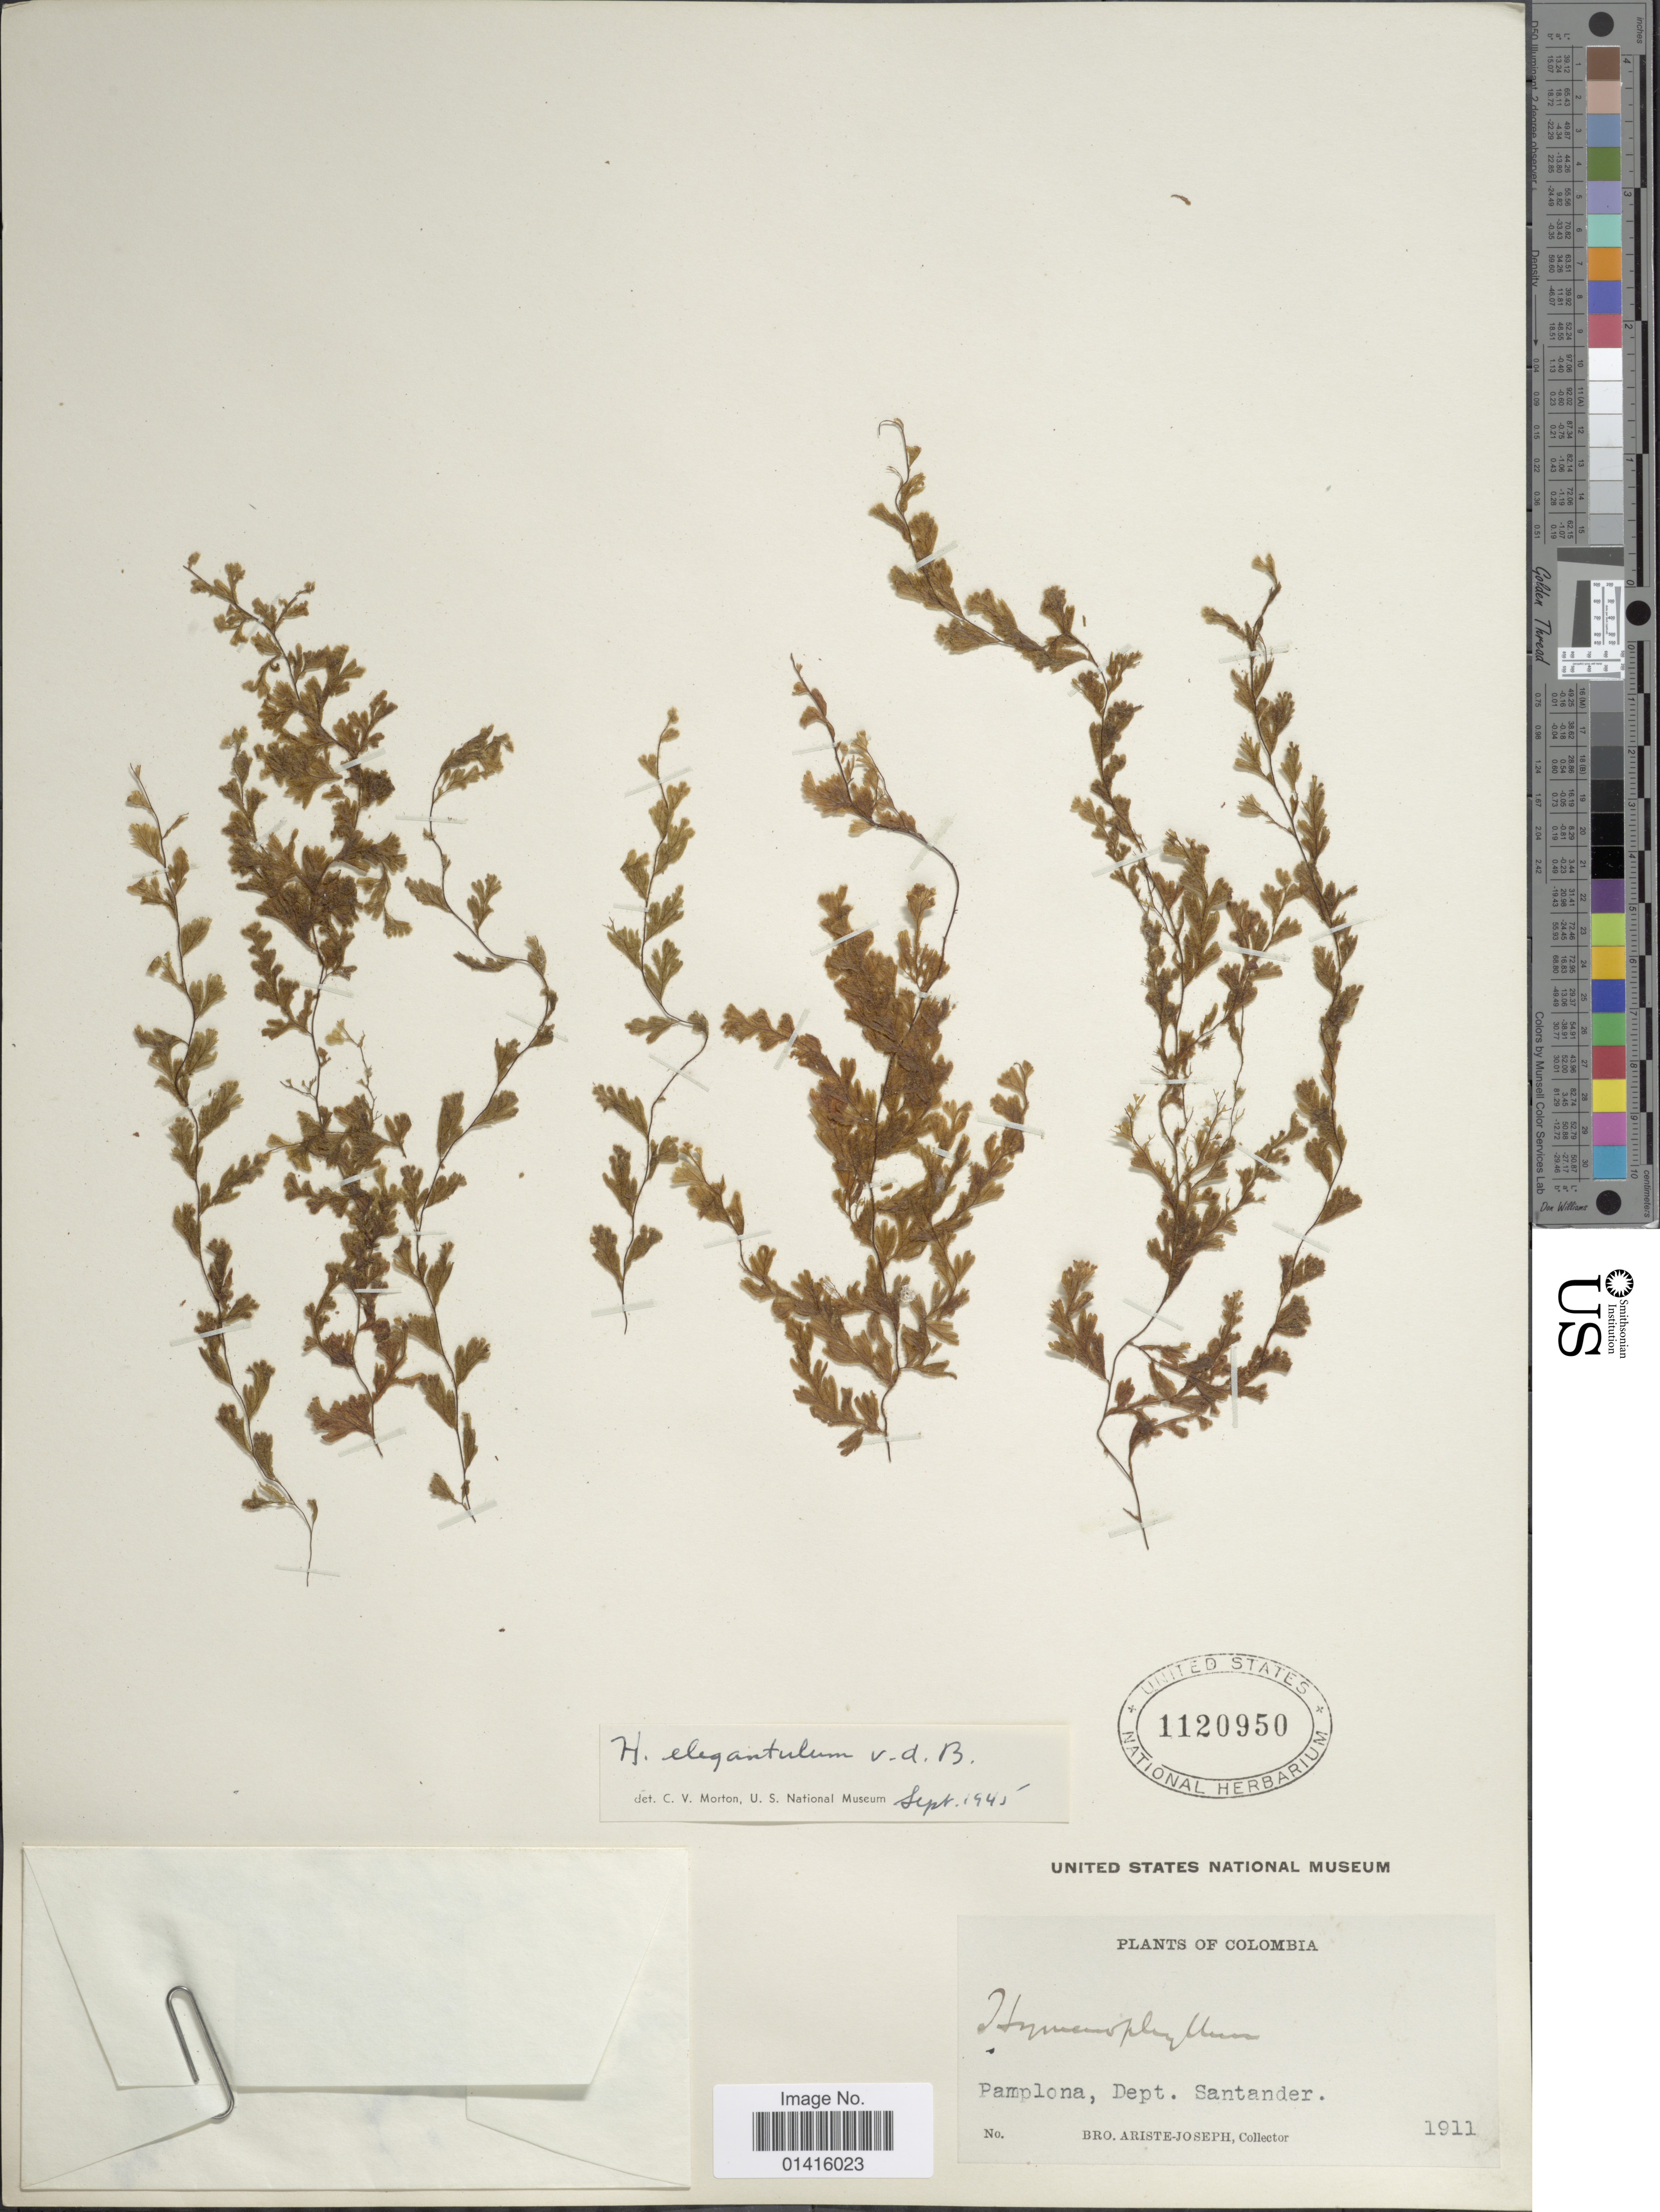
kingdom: Plantae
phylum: Tracheophyta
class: Polypodiopsida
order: Hymenophyllales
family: Hymenophyllaceae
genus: Hymenophyllum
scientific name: Hymenophyllum elegantulum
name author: Bosch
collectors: Bro. Ariste-Joseph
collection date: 1911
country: Colombia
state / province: Santander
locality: Pamplona, Dept. Santander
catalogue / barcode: US 1120950